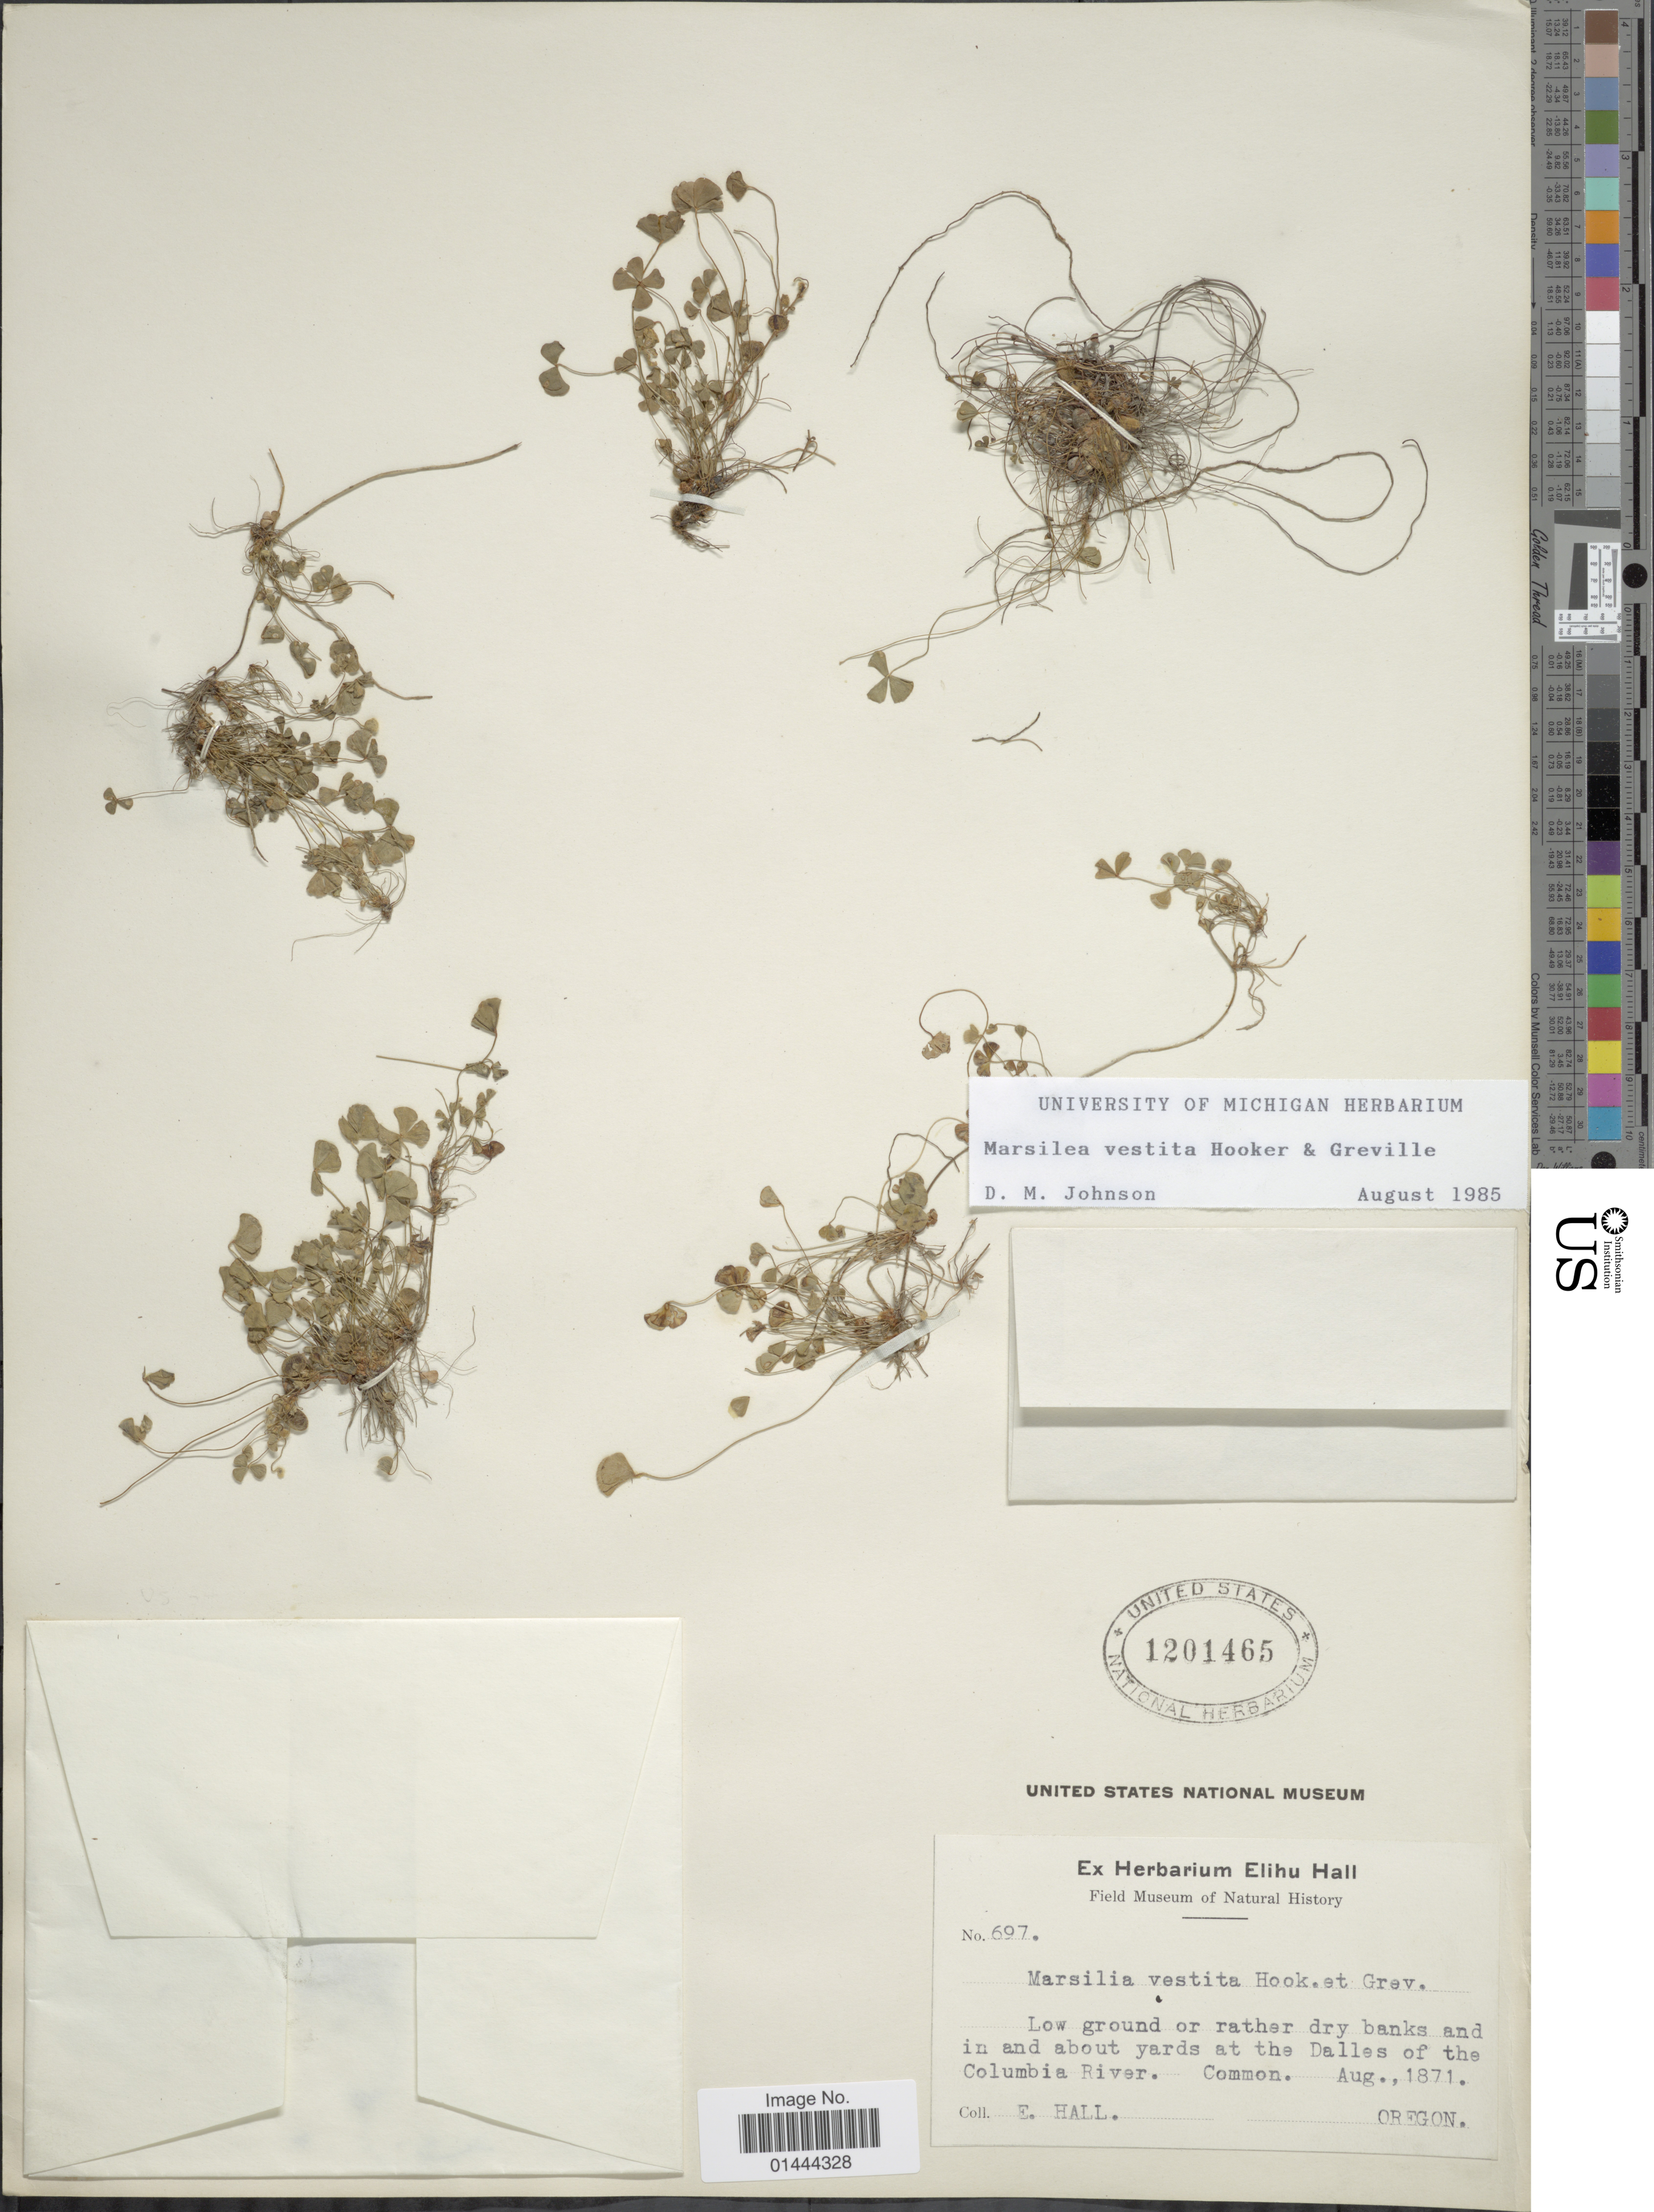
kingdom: Plantae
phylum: Tracheophyta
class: Polypodiopsida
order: Salviniales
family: Marsileaceae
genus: Marsilea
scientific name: Marsilea vestita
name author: Hook. & Grev.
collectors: E. Hall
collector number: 697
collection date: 1871-08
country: United States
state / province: Oregon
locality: Low ground on rather dry banks and in and about yards at the Dalles of the Columbia River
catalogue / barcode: US 1201465